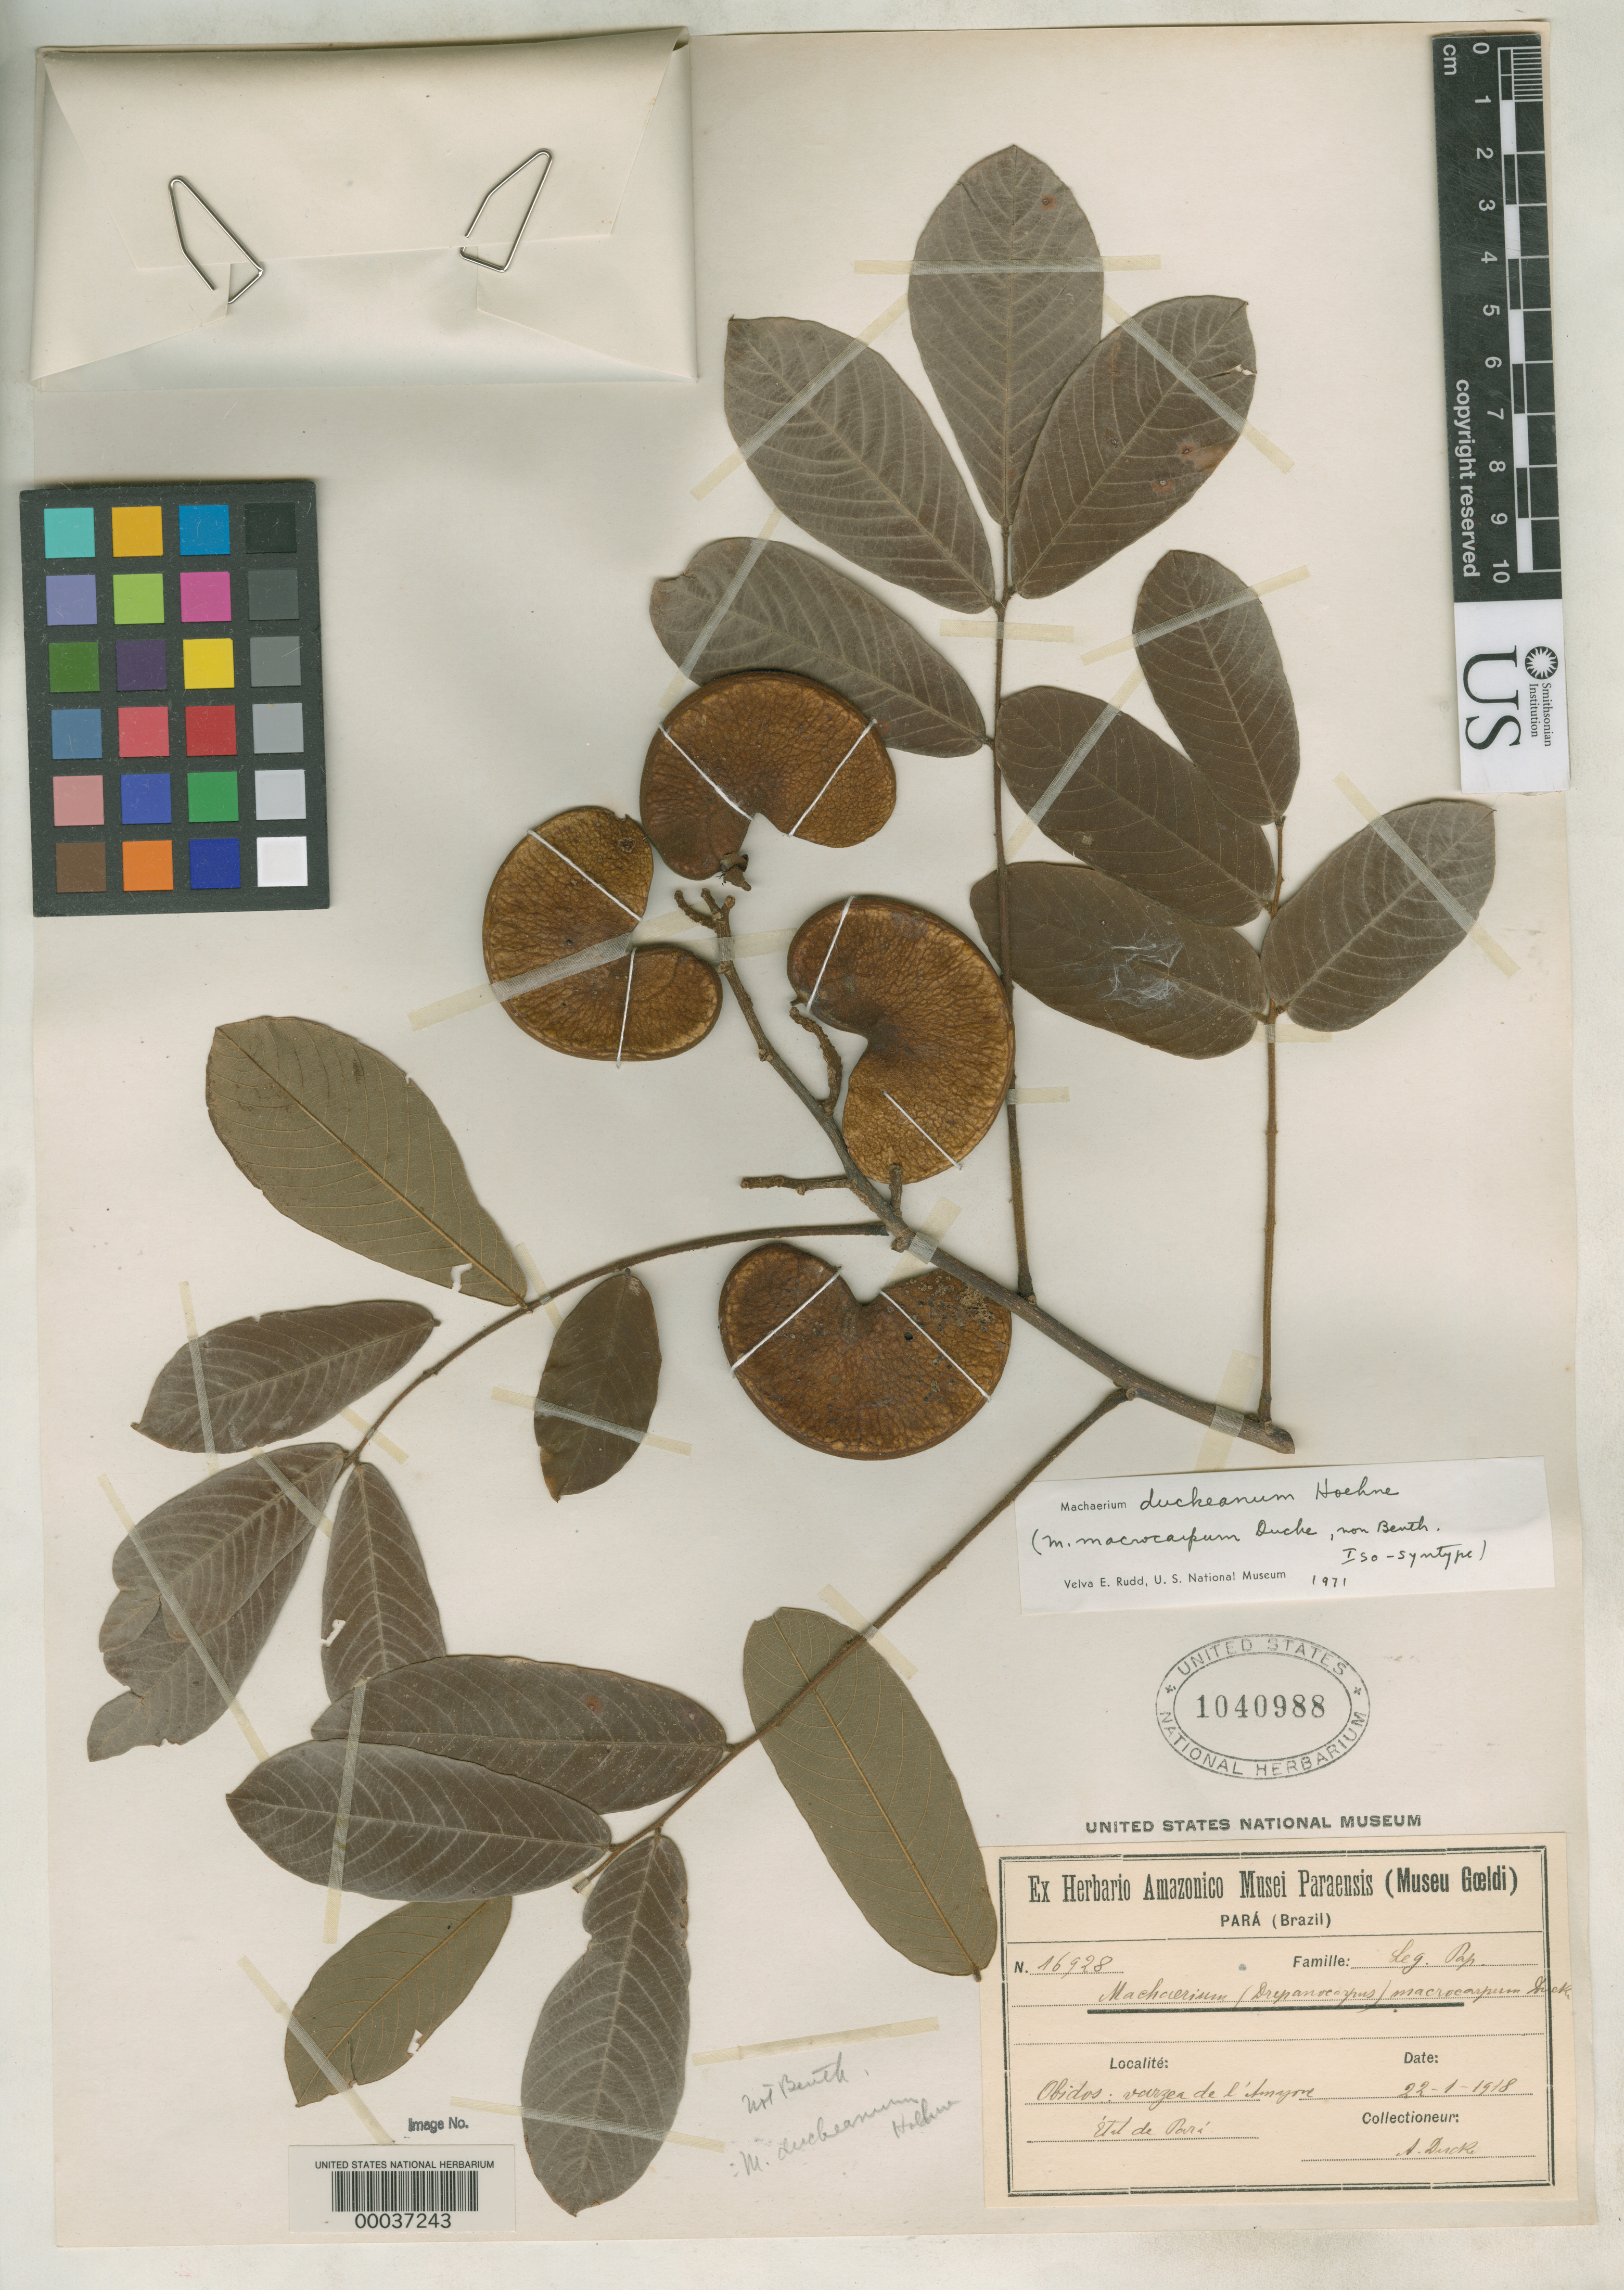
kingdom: Plantae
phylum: Tracheophyta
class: Magnoliopsida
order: Fabales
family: Fabaceae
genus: Machaerium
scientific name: Machaerium macrocarpum Ducke, nom. illeg.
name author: Ducke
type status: Isolectotype; Isosyntype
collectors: A. Ducke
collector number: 16928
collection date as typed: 22 Jan 1918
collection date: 1918-01-22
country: Brazil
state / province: Pará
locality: Obidos.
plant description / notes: Rudd annotated (1971) Ducke 15920 as "Iso-lectotype" and Ducke 16928 as "Iso-syntype" but when publishing lectotypification, designated Ducke 16928 as the lectotype collection.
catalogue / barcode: US 1040988